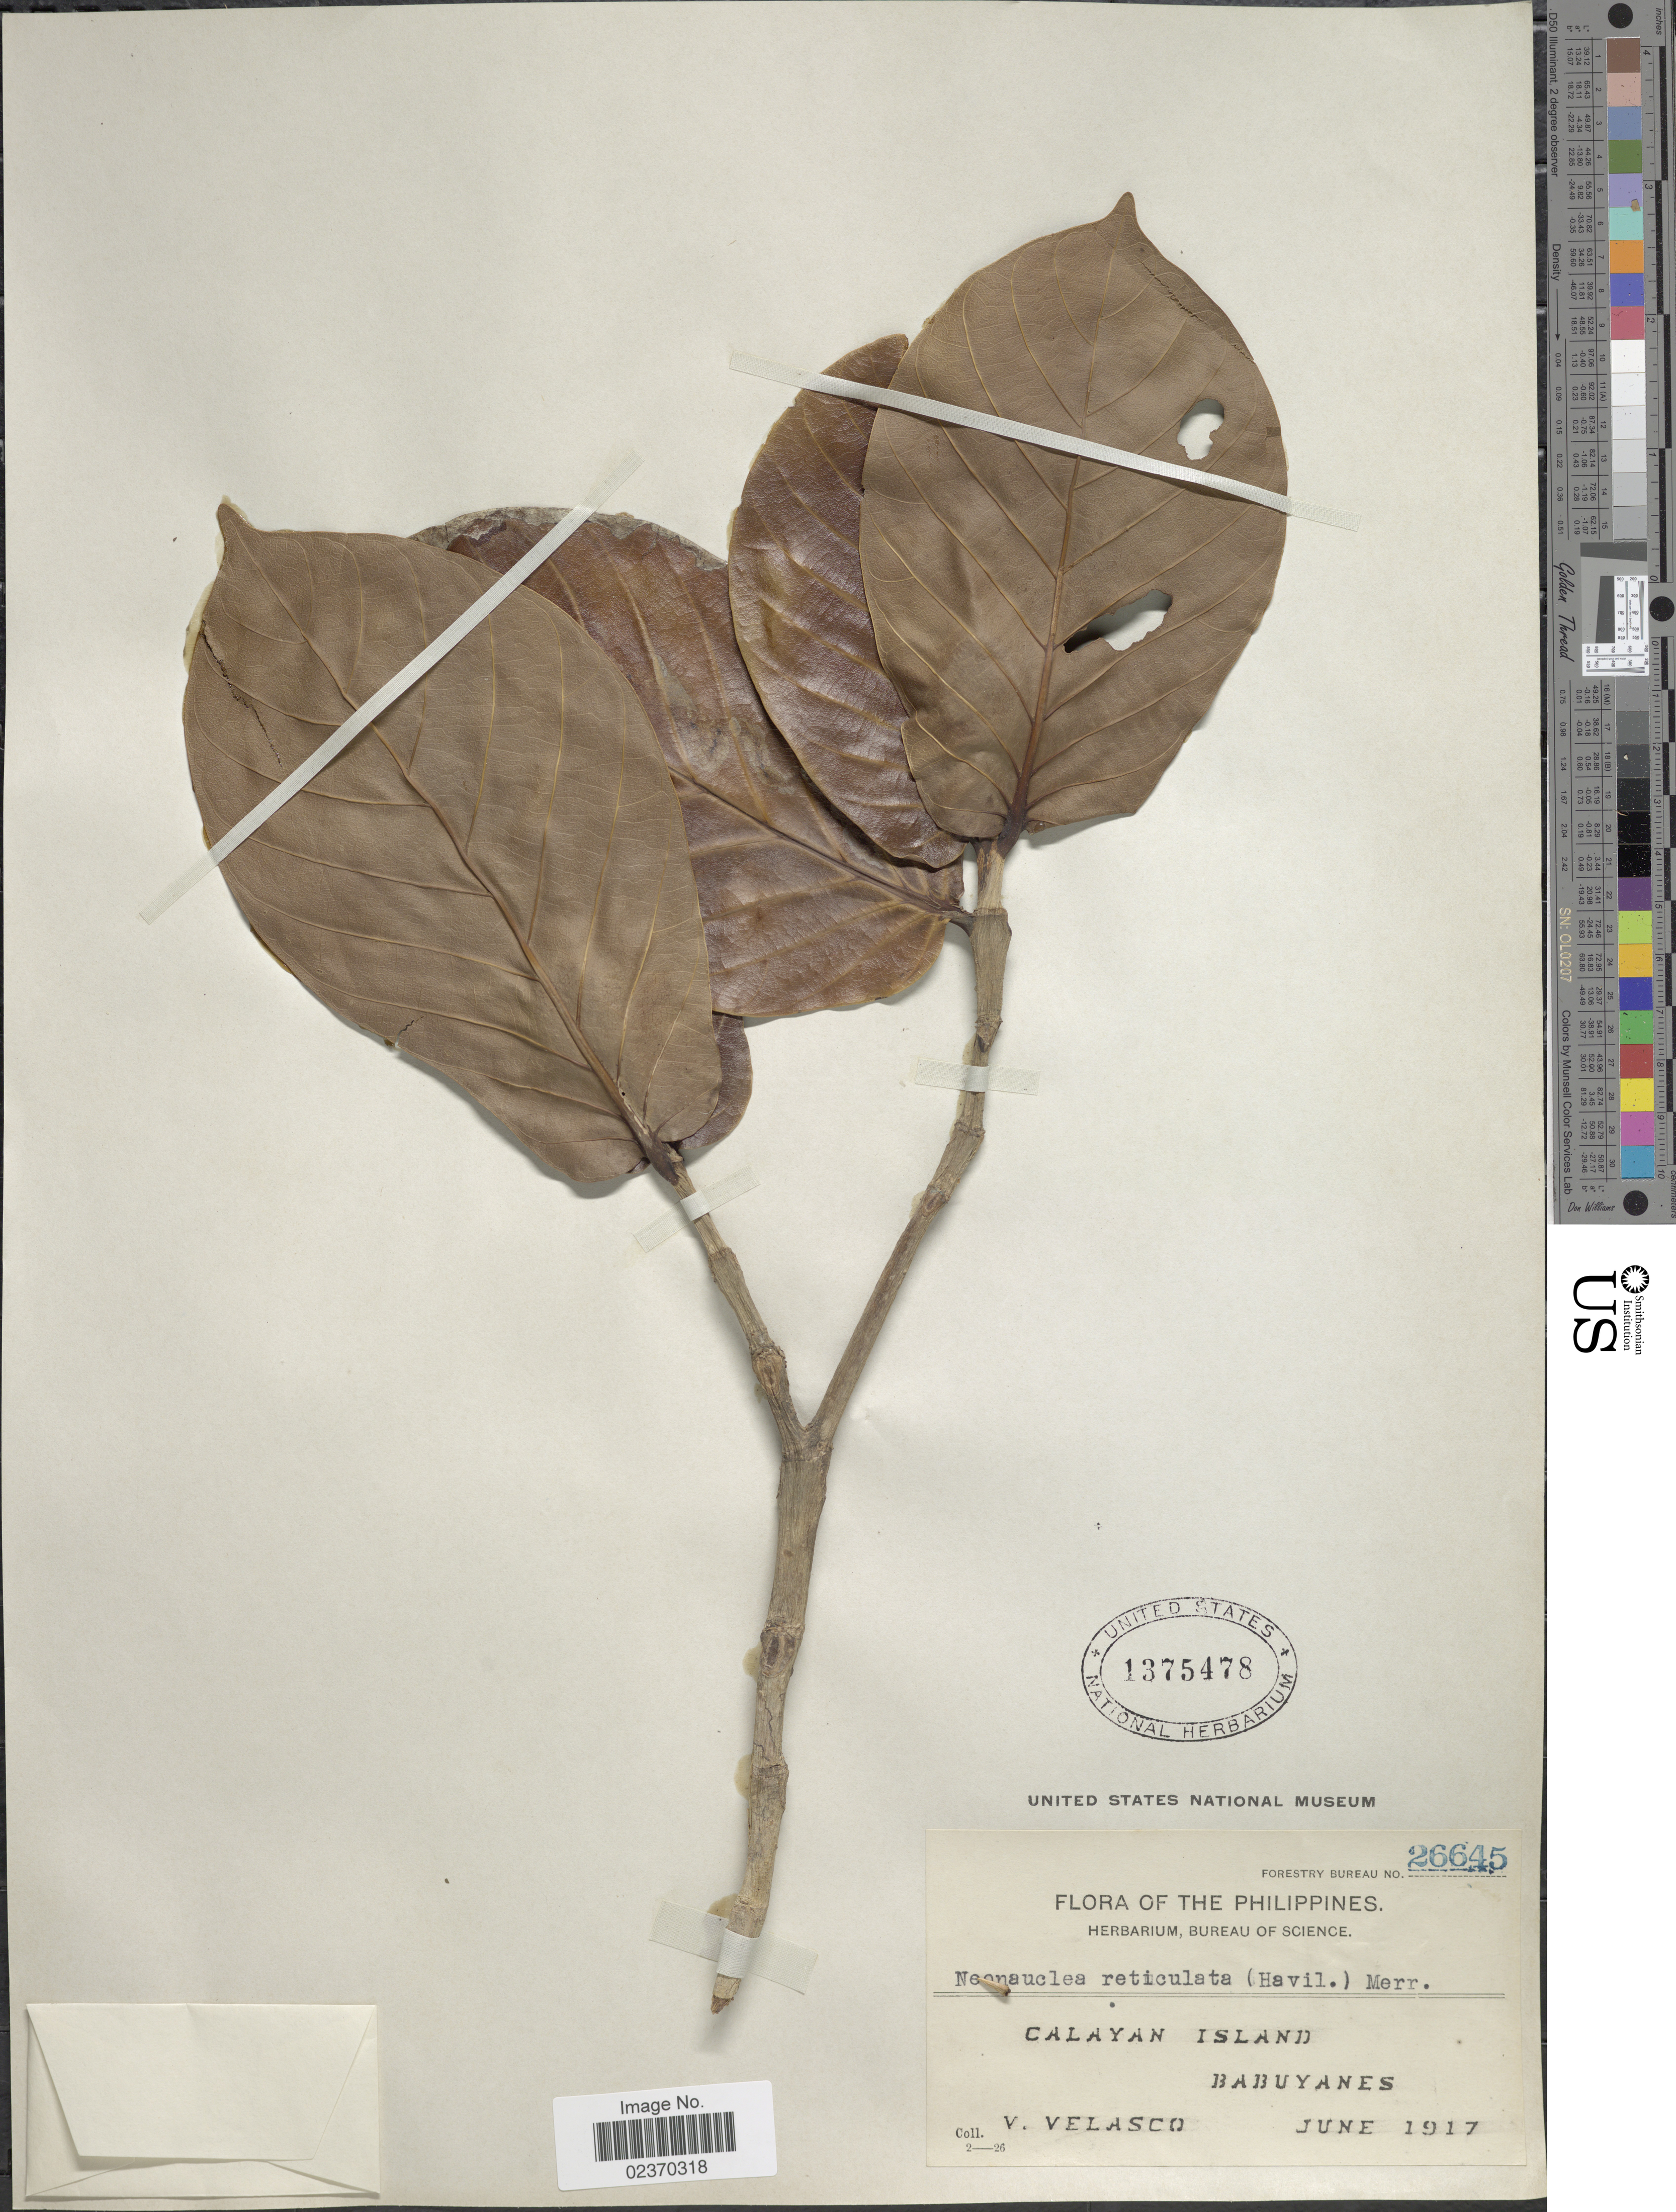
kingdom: Plantae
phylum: Tracheophyta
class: Magnoliopsida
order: Gentianales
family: Rubiaceae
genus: Neonauclea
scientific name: Neonauclea reticulata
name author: (Havil.) Merr.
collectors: V. Velasco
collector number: Forestry Bureau 26645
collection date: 1917-06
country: Philippines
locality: Calayan Island, Babuyanes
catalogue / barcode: US 1375478